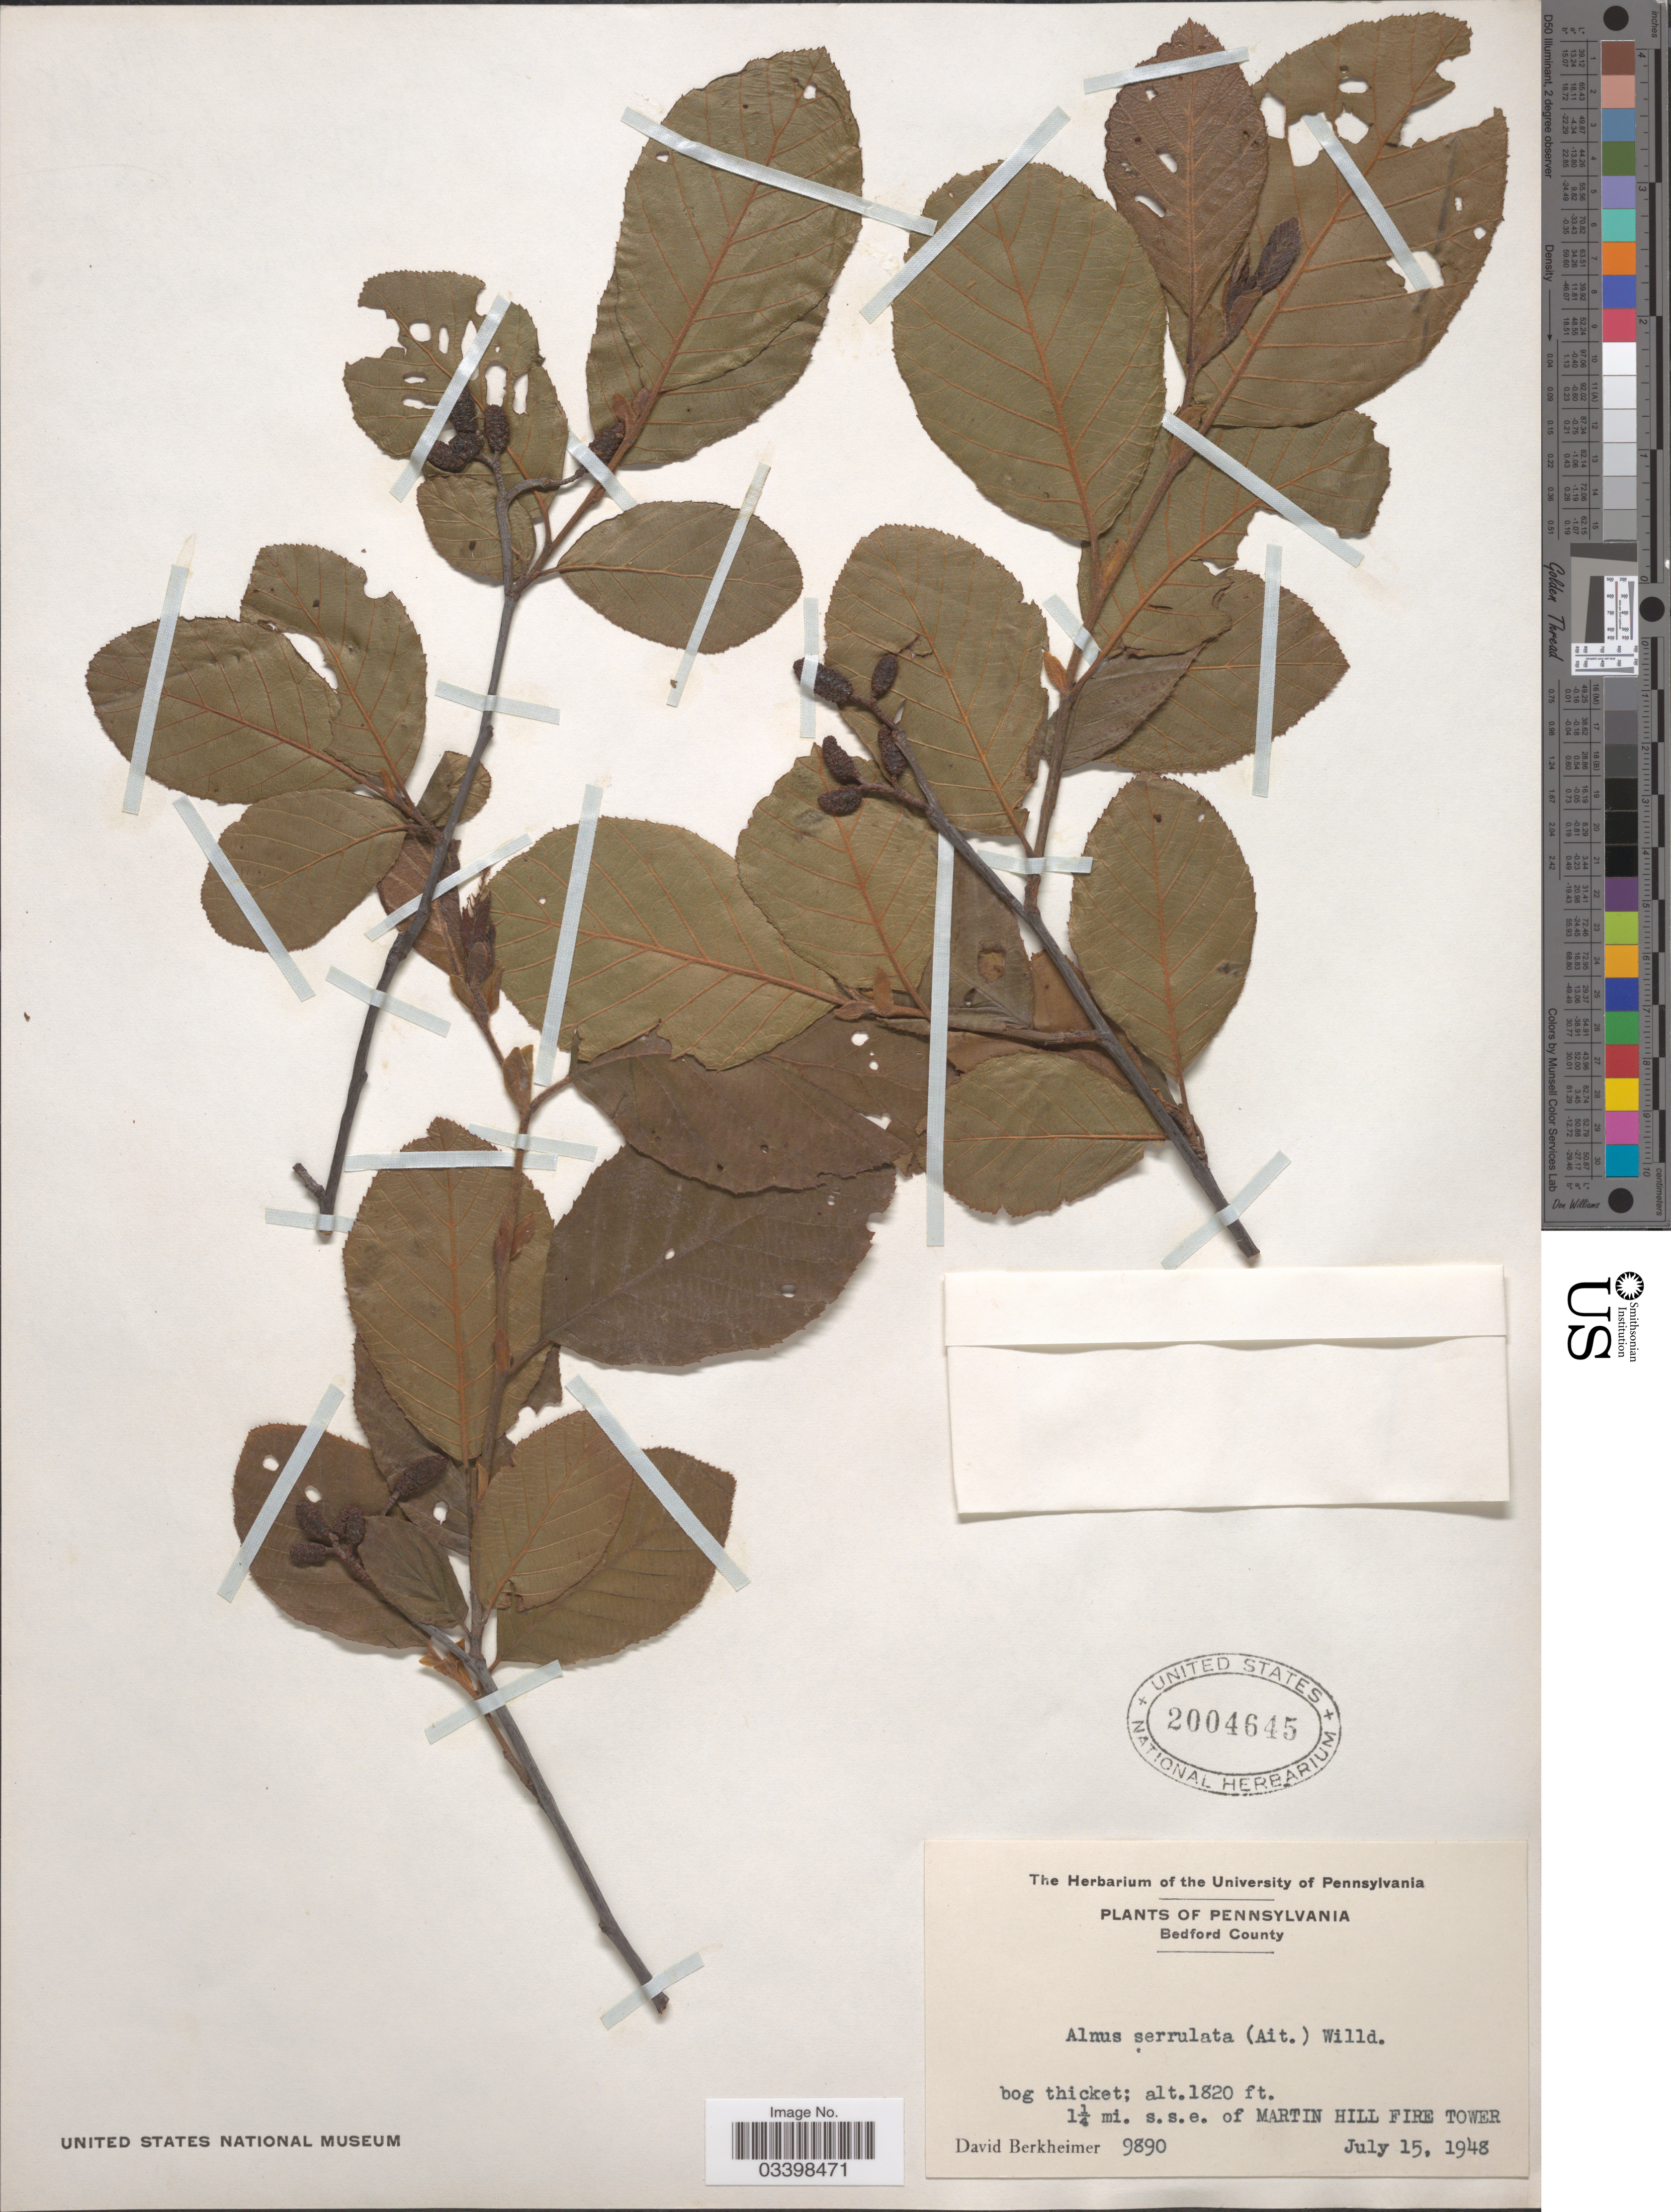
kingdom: Plantae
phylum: Tracheophyta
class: Magnoliopsida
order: Fagales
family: Betulaceae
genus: Alnus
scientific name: Alnus serrulata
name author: (Aiton) Willd.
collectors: D. Berkheimer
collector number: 9890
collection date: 1948-07-15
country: United States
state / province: Pennsylvania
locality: Bedford County. 1 1/4 mi. s.s.e. of Martin Hill Fire Tower.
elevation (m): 555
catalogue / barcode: US 2004645